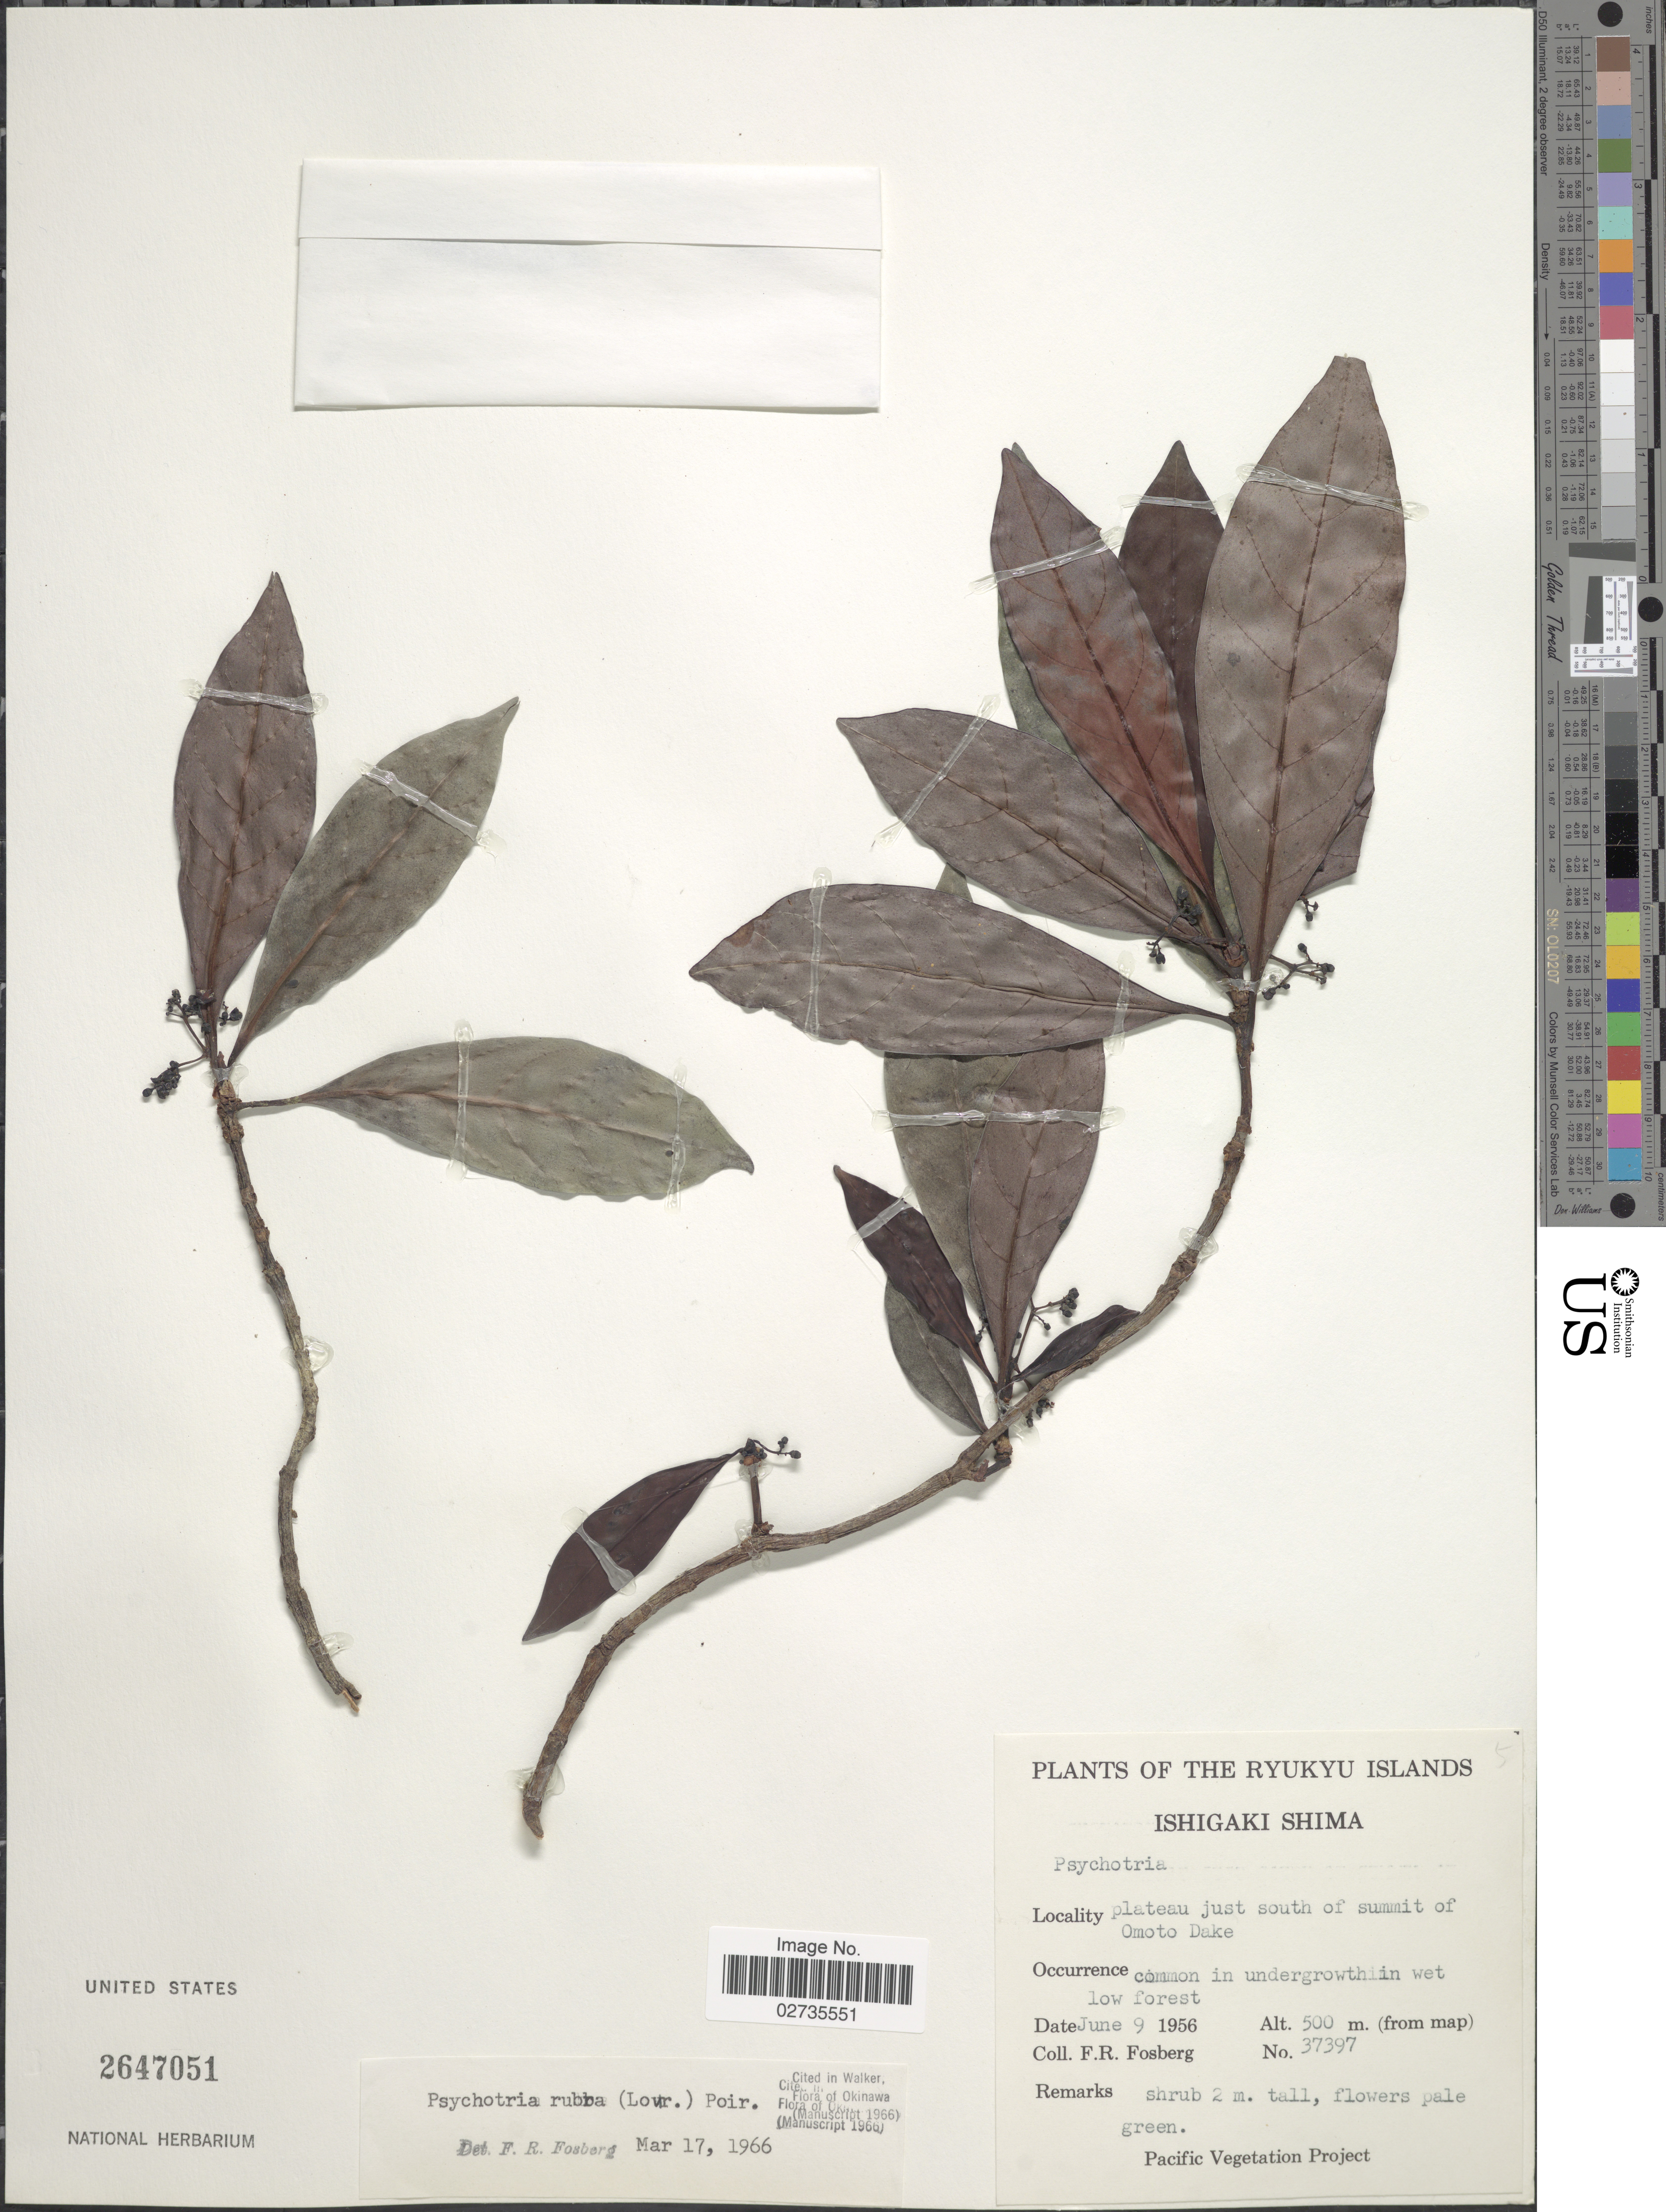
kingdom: Plantae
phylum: Tracheophyta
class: Magnoliopsida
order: Gentianales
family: Rubiaceae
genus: Psychotria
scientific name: Psychotria rubra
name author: (Lour.) Poir.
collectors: F. R. Fosberg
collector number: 37397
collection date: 1956-06-09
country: Japan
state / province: Okinawa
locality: Ryukyu Islands. Ishigaki Shima. plateau just south of summit of Omoto Dake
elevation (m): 500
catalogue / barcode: US 2647051